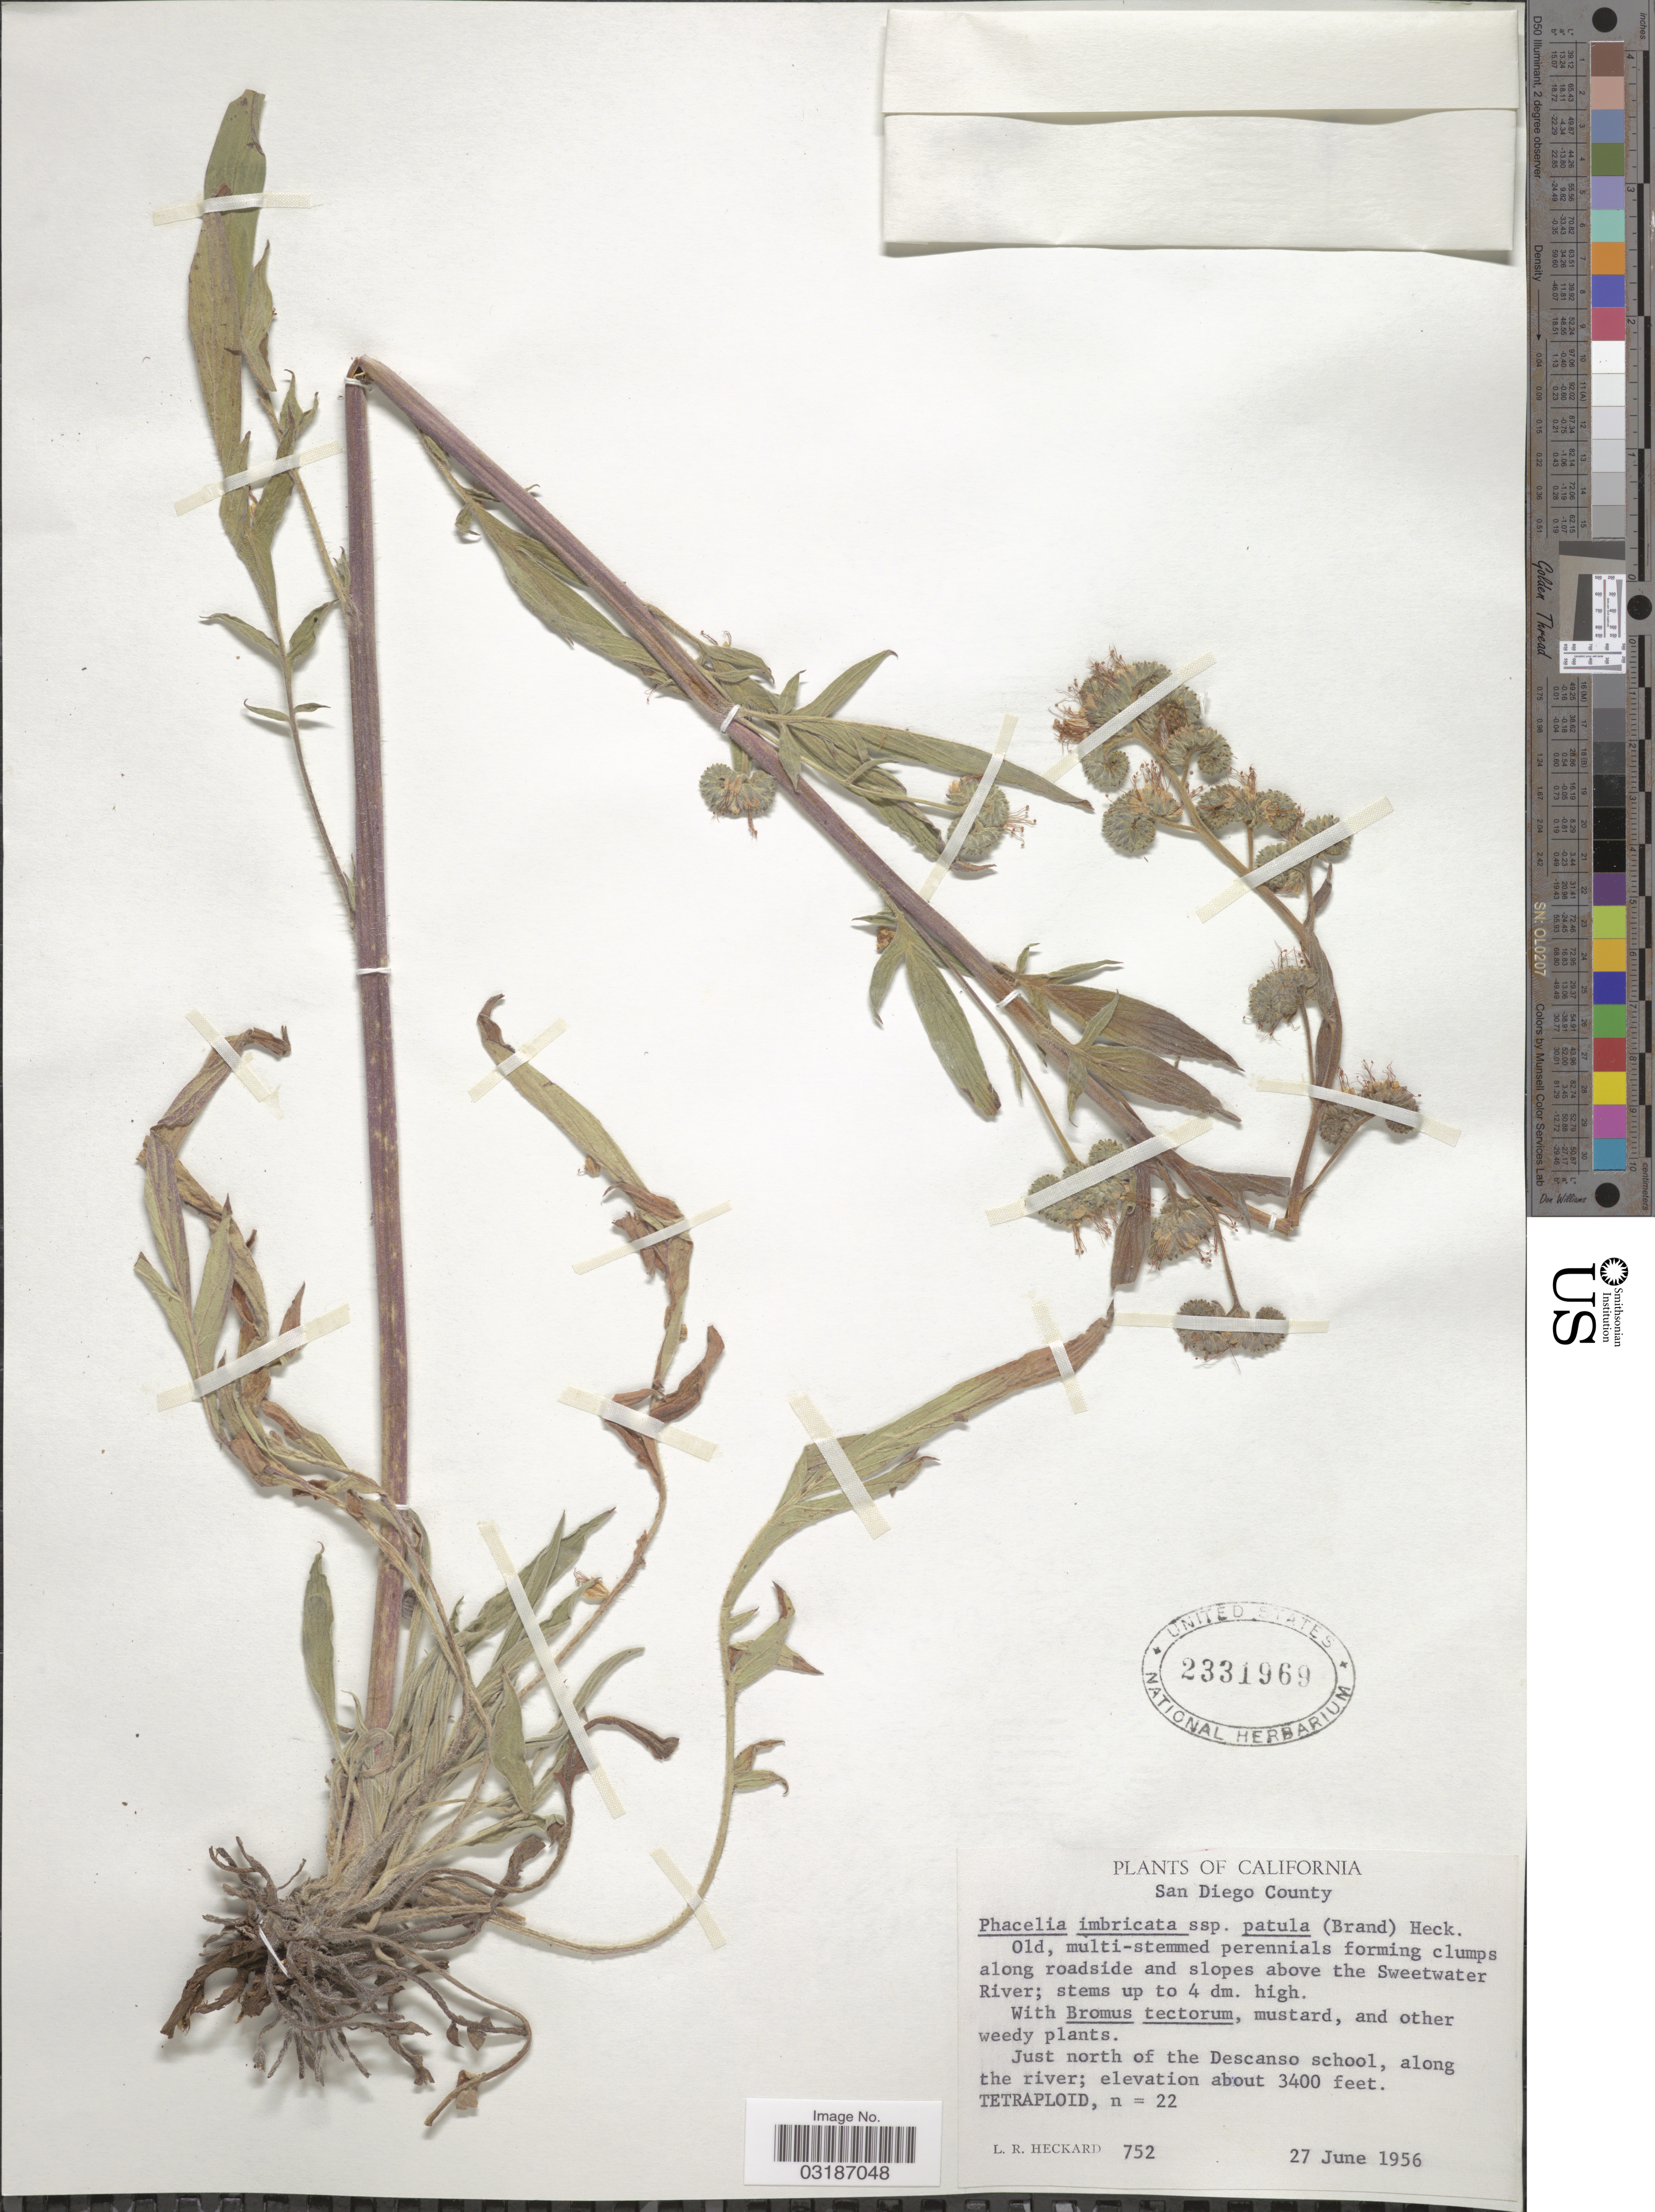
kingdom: Plantae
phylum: Tracheophyta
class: Magnoliopsida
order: Boraginales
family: Hydrophyllaceae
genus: Phacelia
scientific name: Phacelia imbricata subsp. patula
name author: (Brand) Heckard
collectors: L. R. Heckard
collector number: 752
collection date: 1956-06-27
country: United States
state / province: California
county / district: San Diego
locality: San Diego County. Along roadside and slopes above the Sweetwater River. Just north of the Descanso school, along the river.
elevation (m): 1036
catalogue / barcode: US 2331969